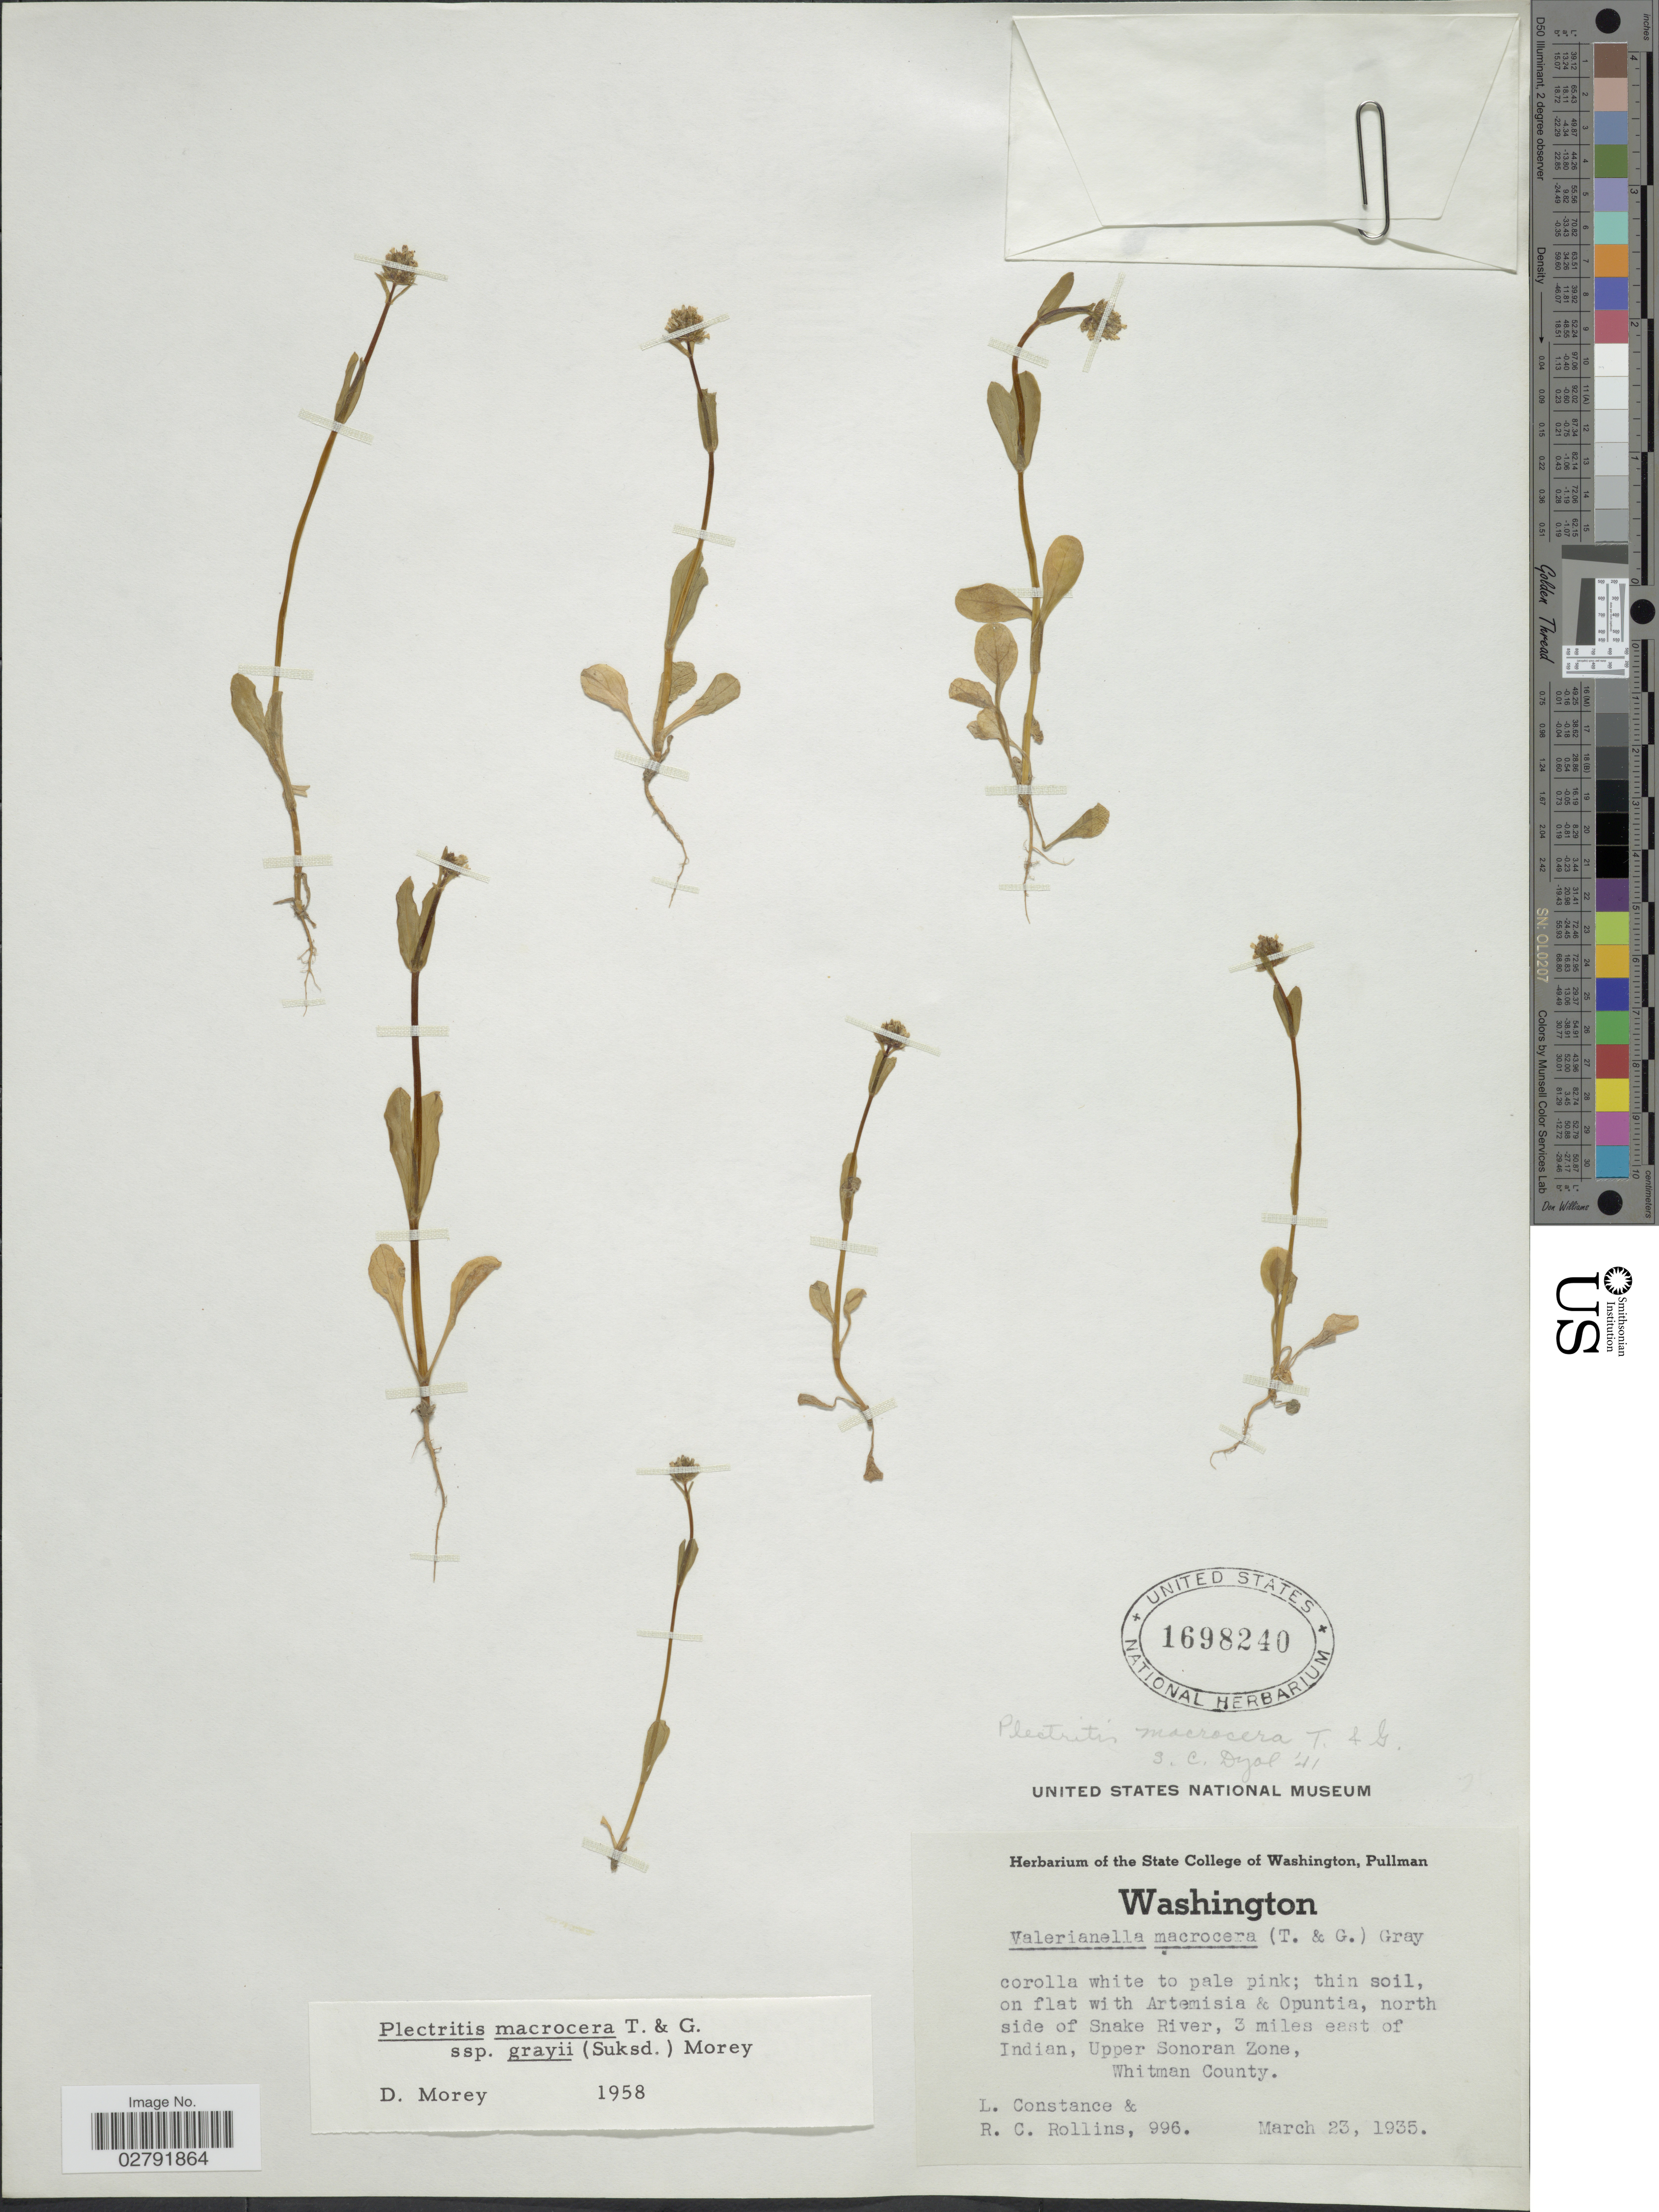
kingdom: Plantae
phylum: Tracheophyta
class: Magnoliopsida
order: Dipsacales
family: Caprifoliaceae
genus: Plectritis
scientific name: Plectritis macrocera subsp. grayi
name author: (Suksd.) Morey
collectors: L. Constance & R. C. Rollins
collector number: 996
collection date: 1935-03-23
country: United States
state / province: Washington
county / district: Whitman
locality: North side of Snake River, 3 miles east of Indian, Upper Sonoran Zone, Whitman County.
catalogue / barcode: US 1698240